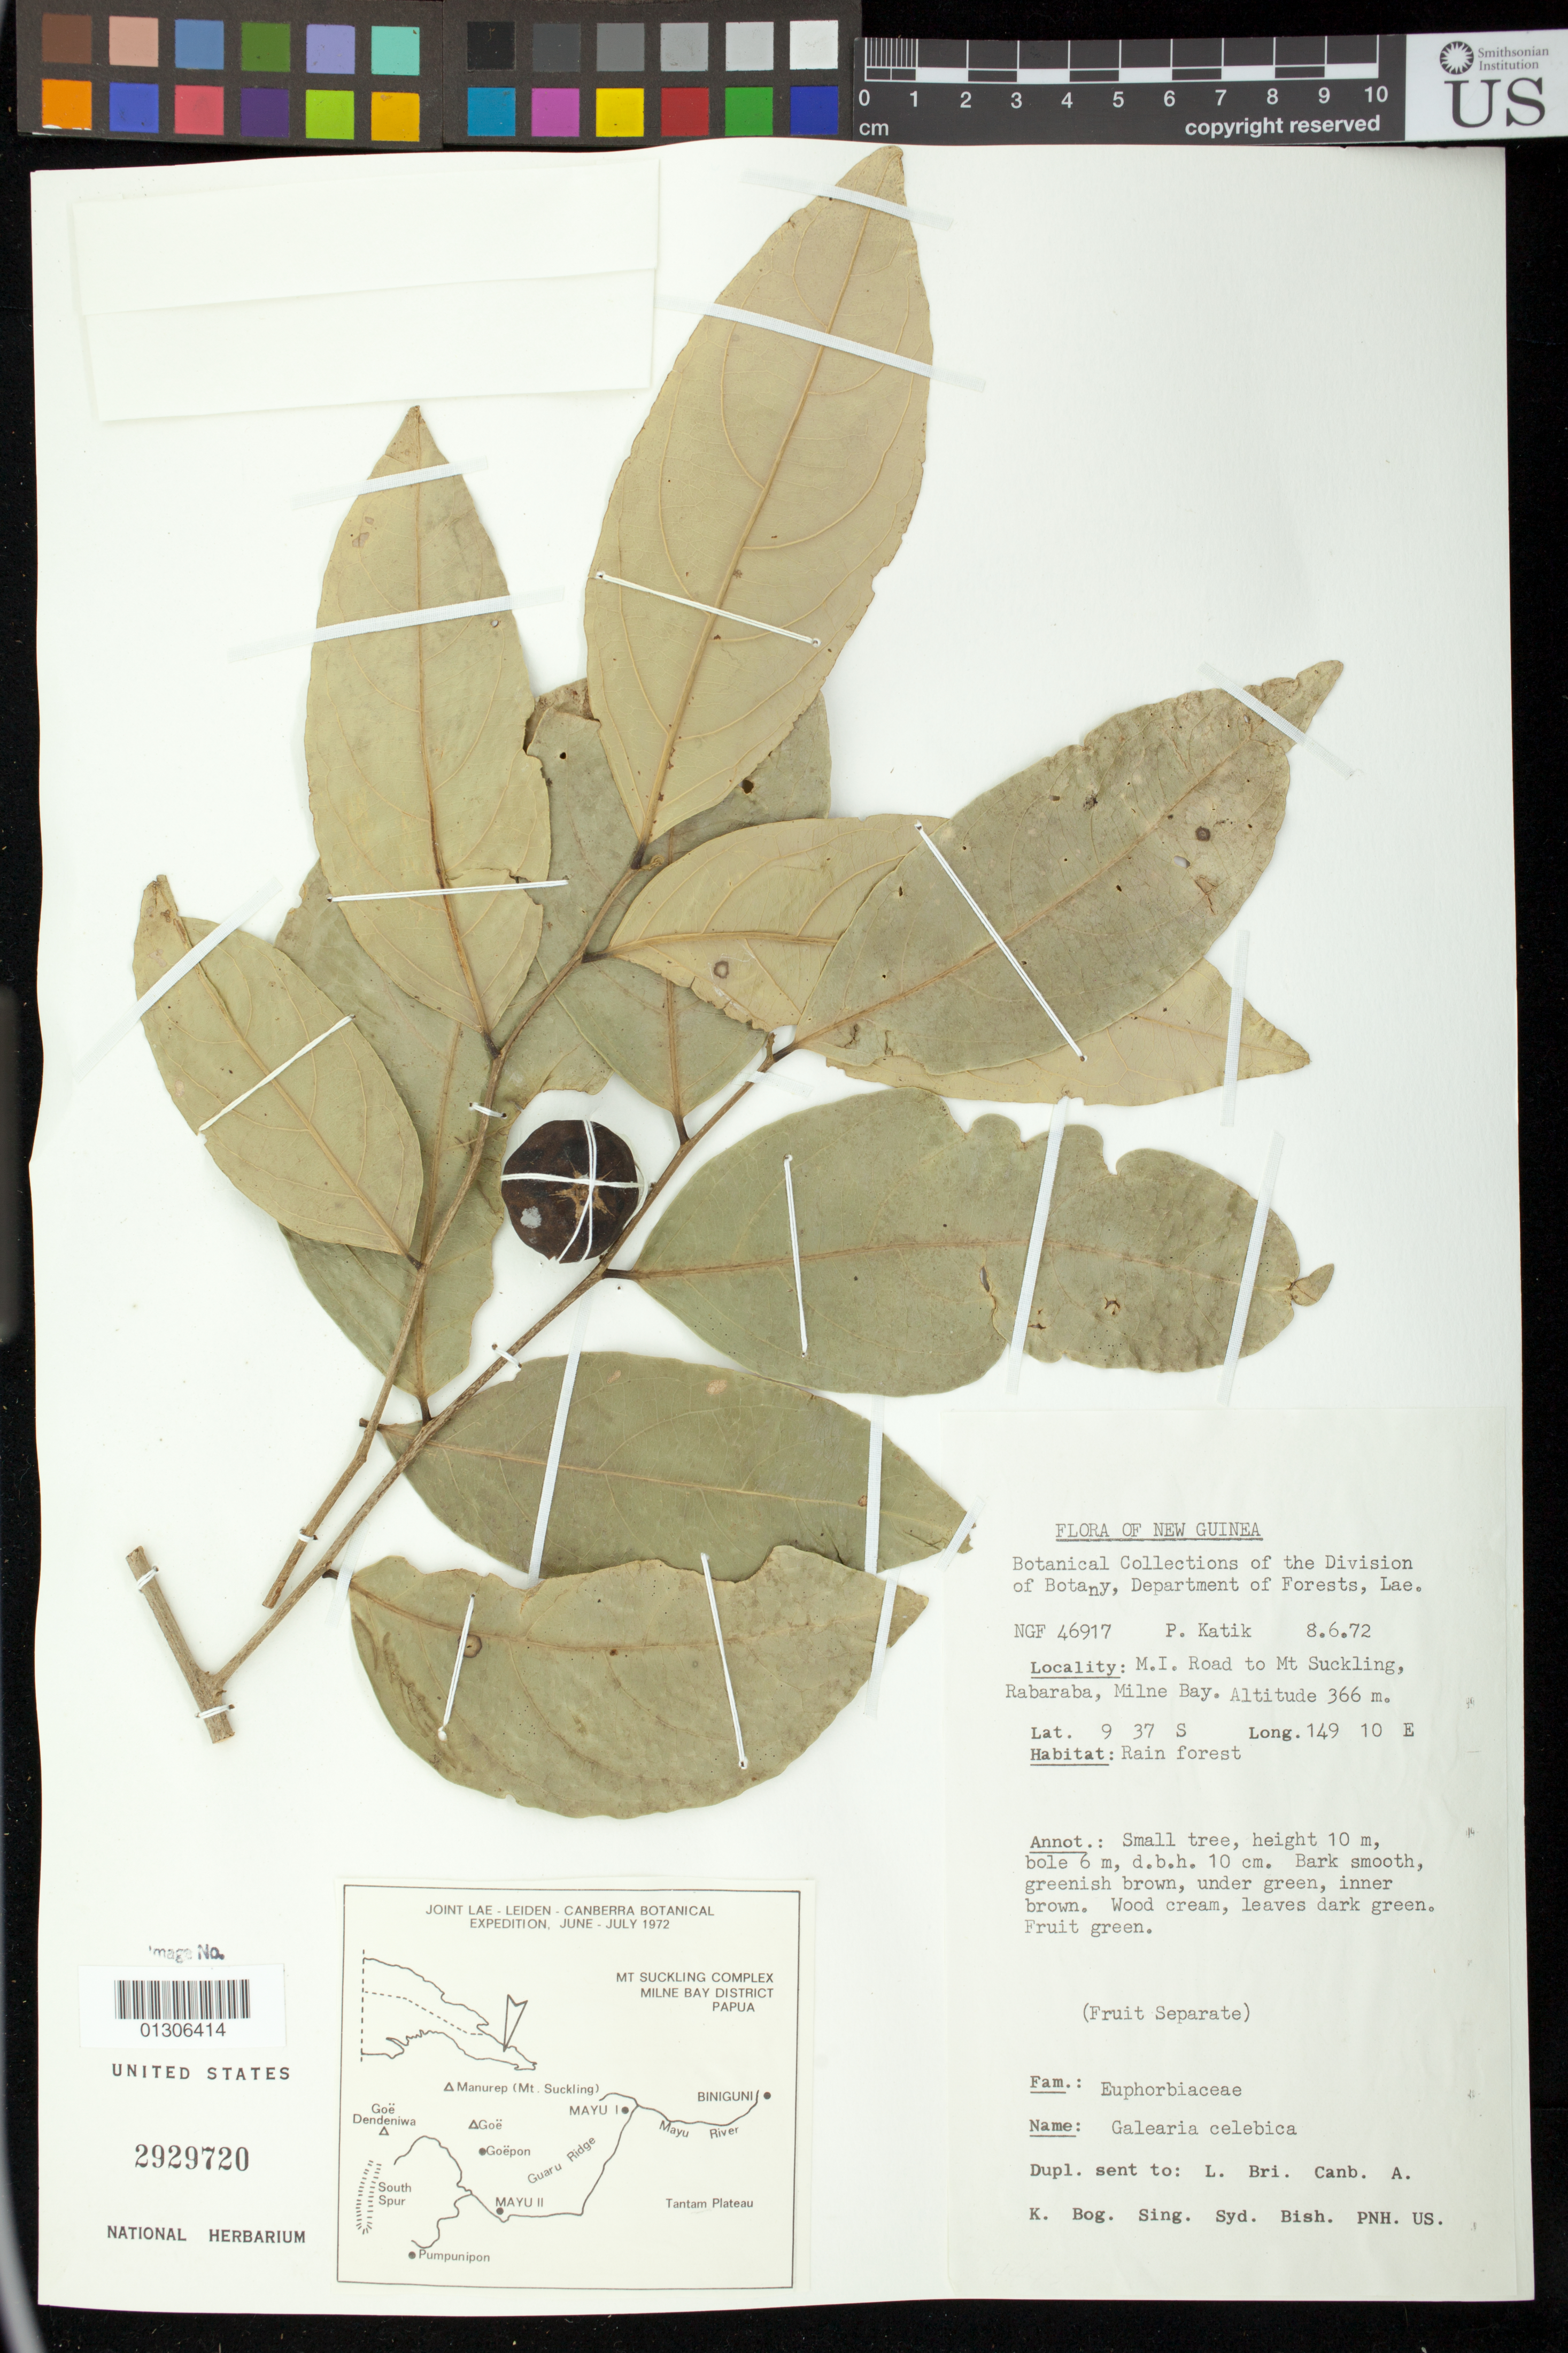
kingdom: Plantae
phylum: Tracheophyta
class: Magnoliopsida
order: Malpighiales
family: Pandaceae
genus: Galearia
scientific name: Galearia celebica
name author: Koord.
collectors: P. Katik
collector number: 46917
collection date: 1972-06-08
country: Papua New Guinea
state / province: Milne Bay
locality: M.I. Road to Mt Suckling, Rabaraba, Milne Bay.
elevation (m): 366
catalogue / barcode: US 2929720